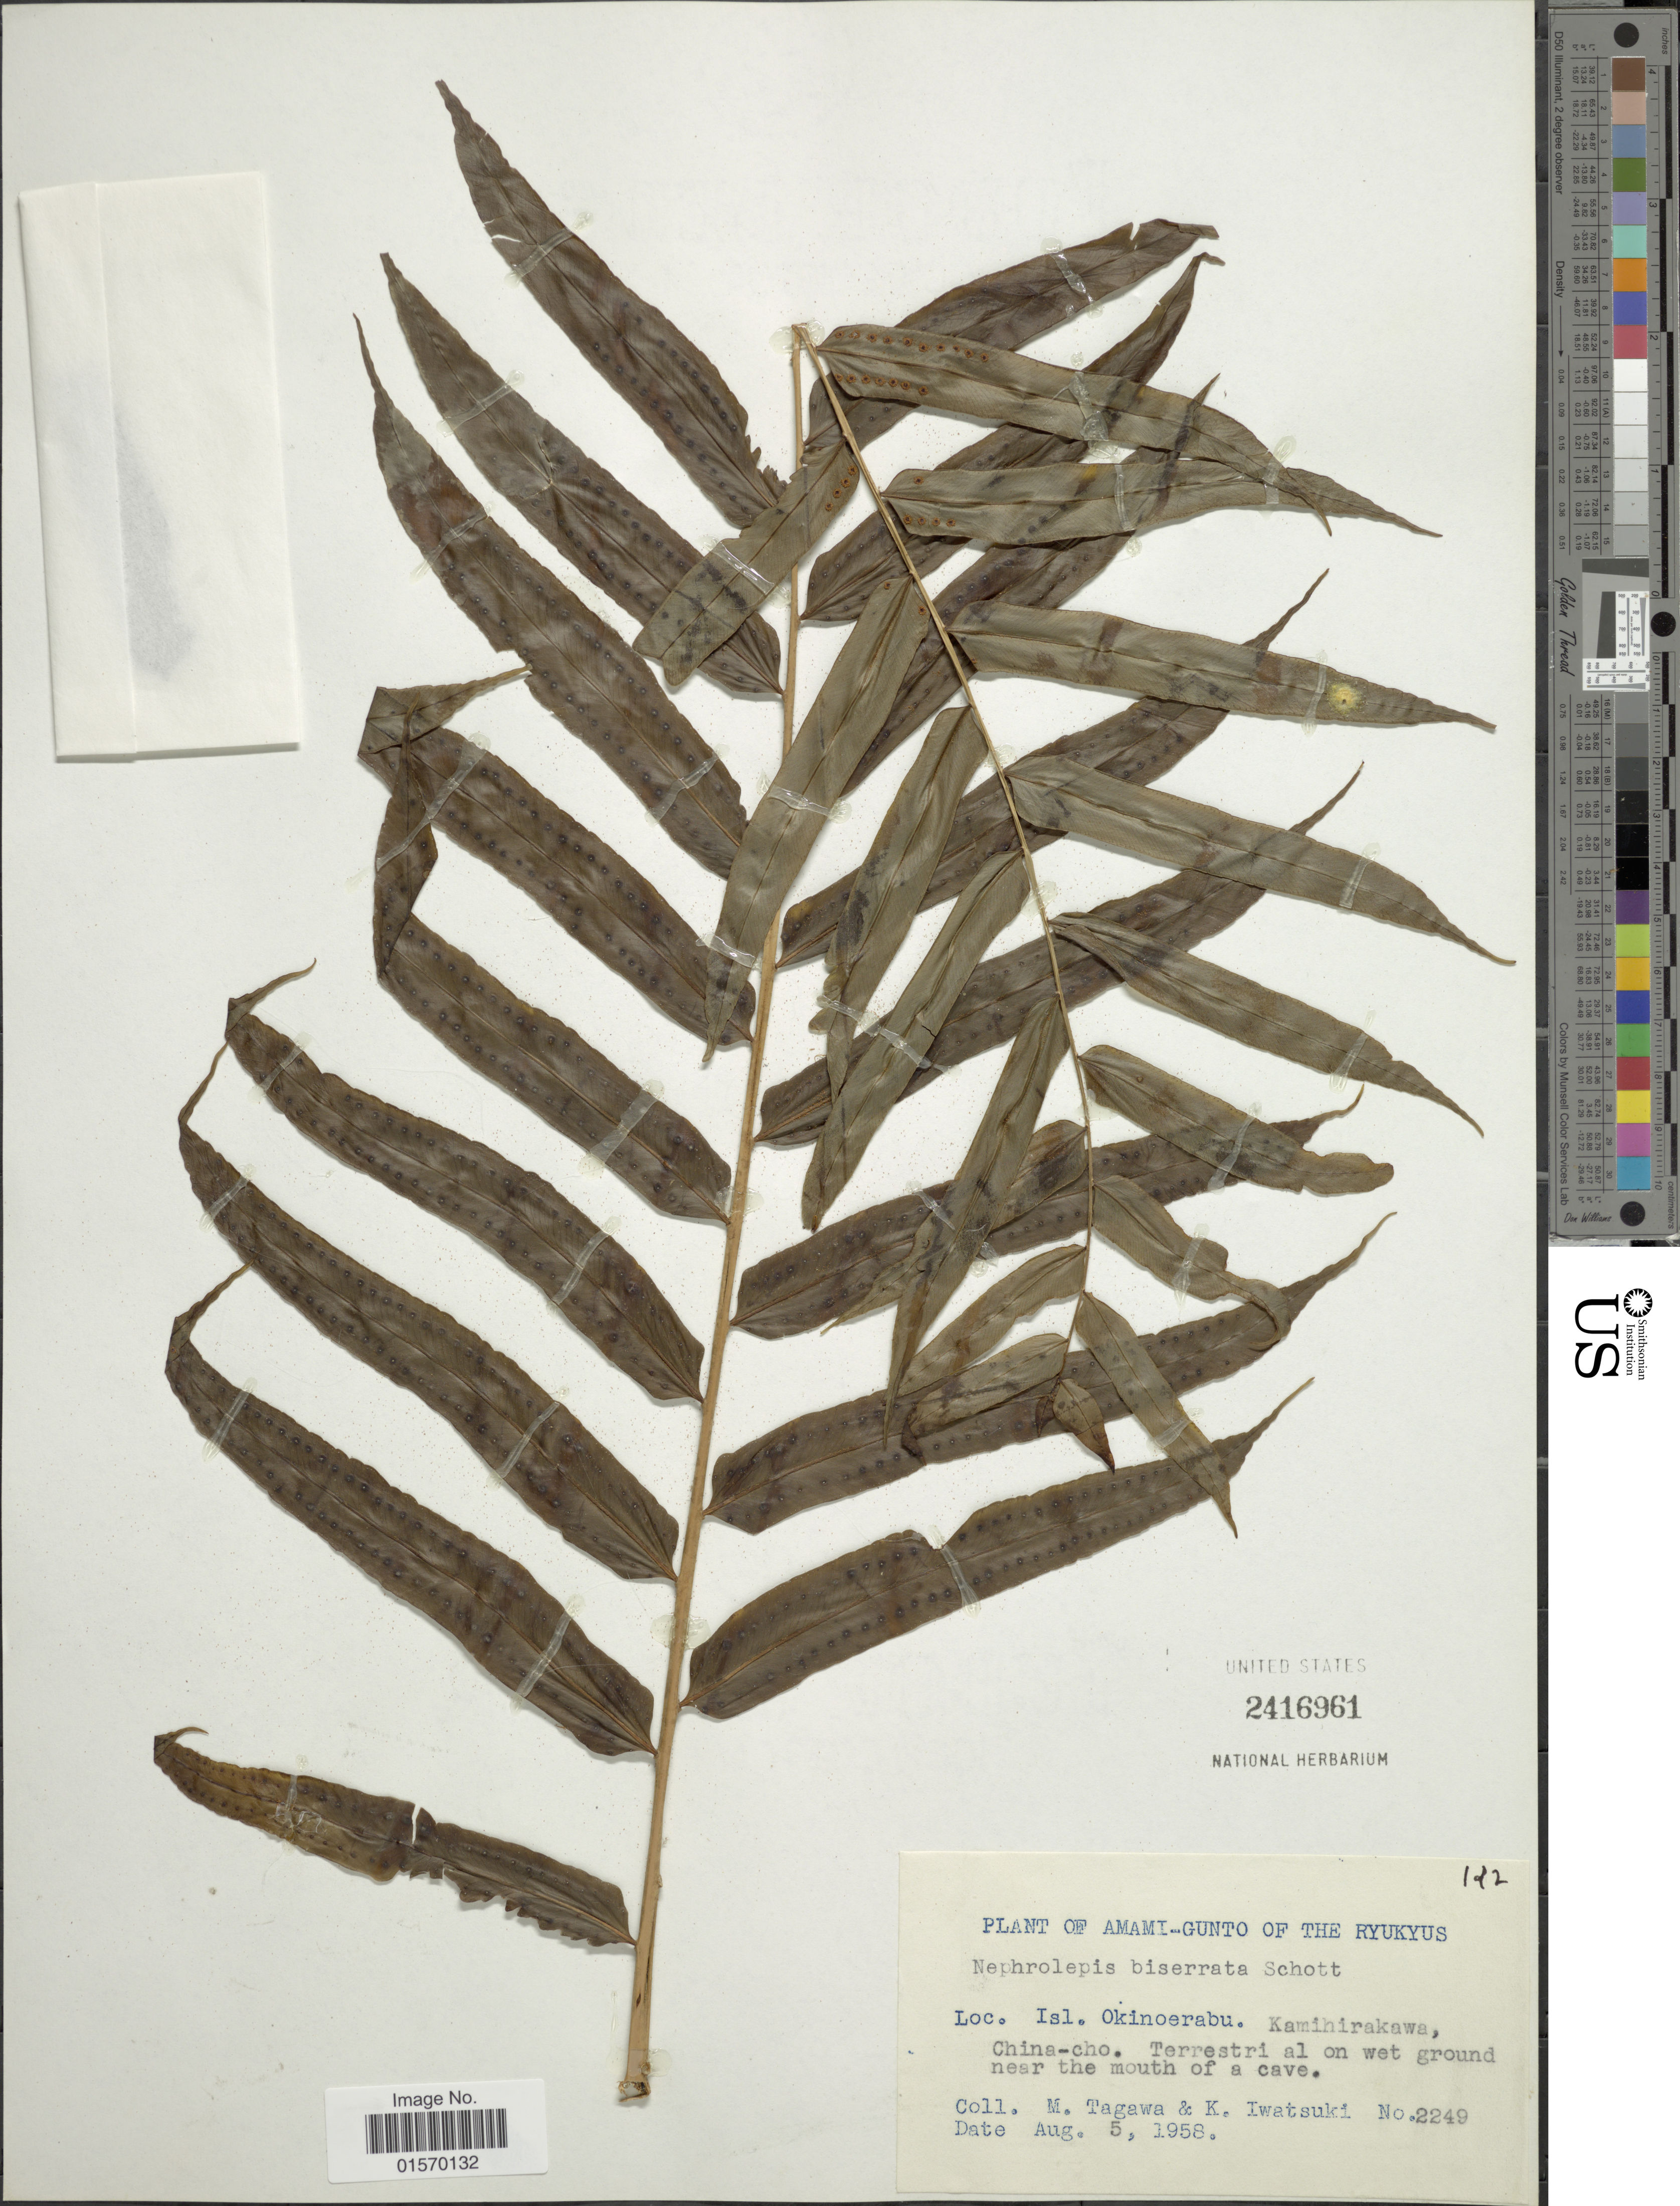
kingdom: Plantae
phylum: Tracheophyta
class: Polypodiopsida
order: Polypodiales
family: Nephrolepidaceae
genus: Nephrolepis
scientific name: Nephrolepis biserrata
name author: (Sw.) Schott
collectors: M. Tagawa & K. Iwatsuki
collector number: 2249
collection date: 1958-08-05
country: Japan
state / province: Okinawa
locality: Amami-Gunto of the Ryukyus. Isl. Okinoerabu. Kamihirakawa, China-cho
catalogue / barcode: US 2416961